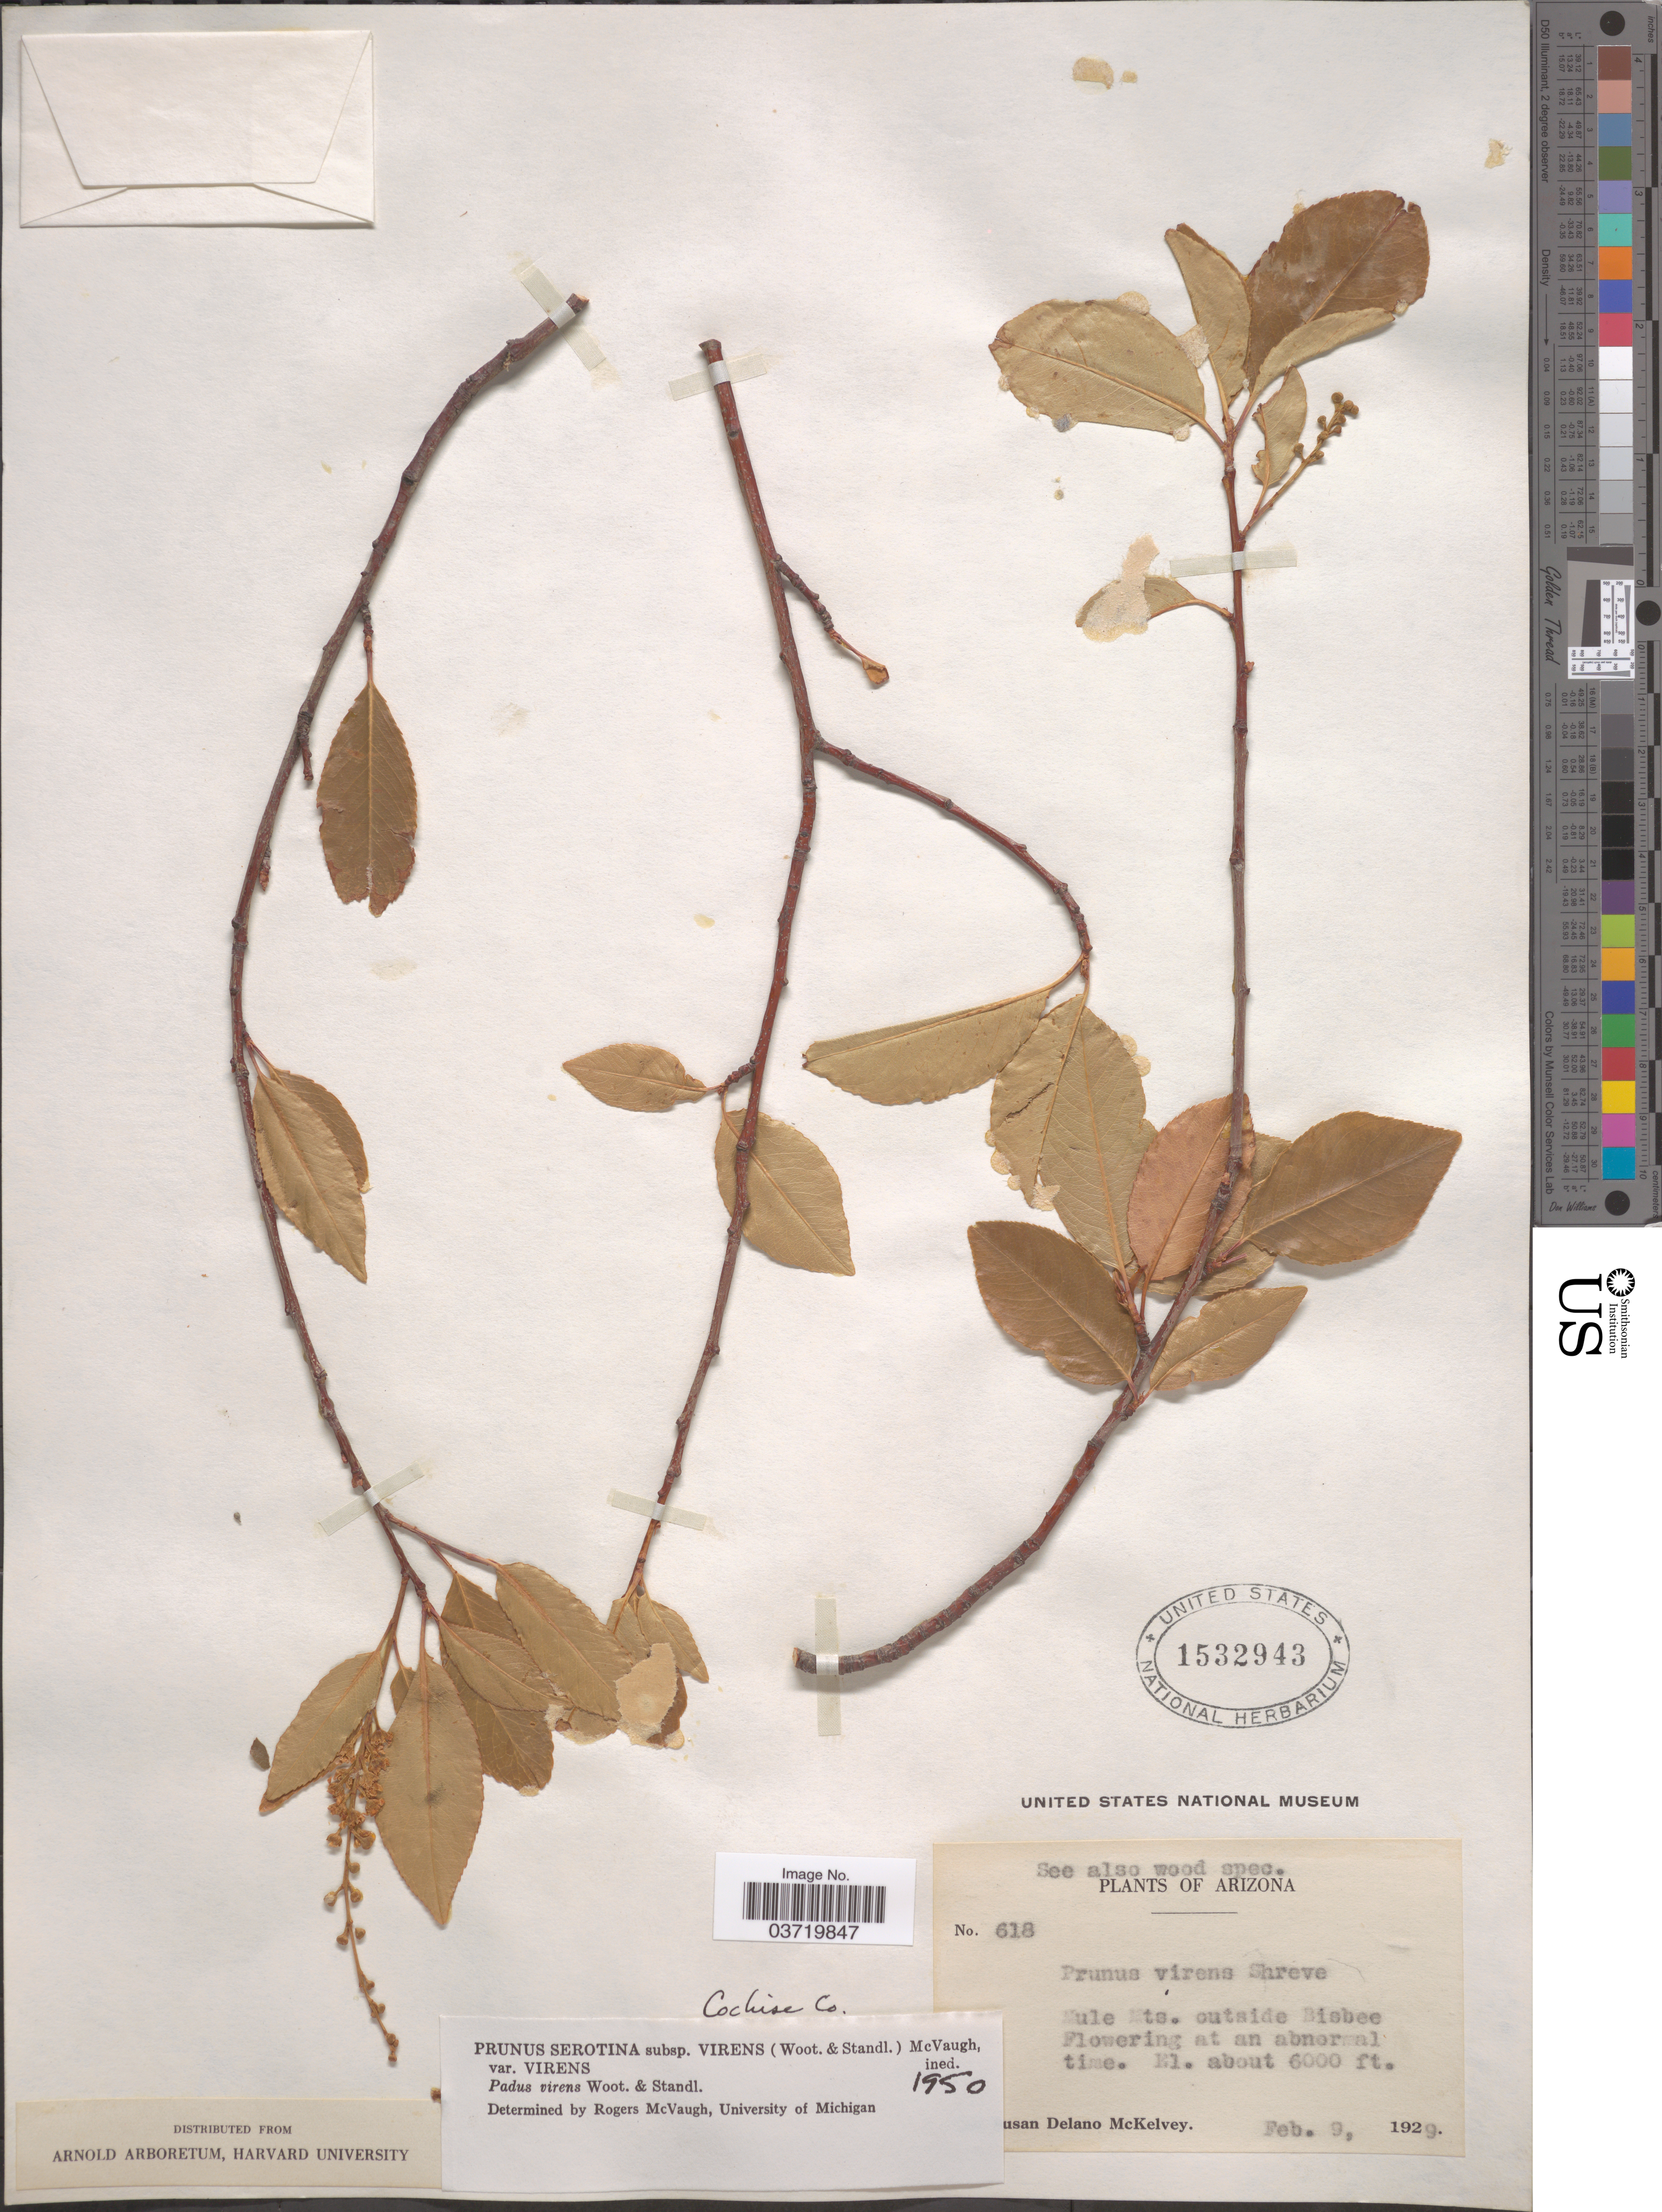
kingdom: Plantae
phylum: Tracheophyta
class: Magnoliopsida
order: Rosales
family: Rosaceae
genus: Prunus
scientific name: Prunus serotina var. rufula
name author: (Wooton & Standl.) McVaugh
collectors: S. A. McKelvey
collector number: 618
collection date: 1929-02-09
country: United States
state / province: Arizona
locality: Cochise Co. Mule Mts. outside Bisbee.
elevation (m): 1829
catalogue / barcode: US 1532943